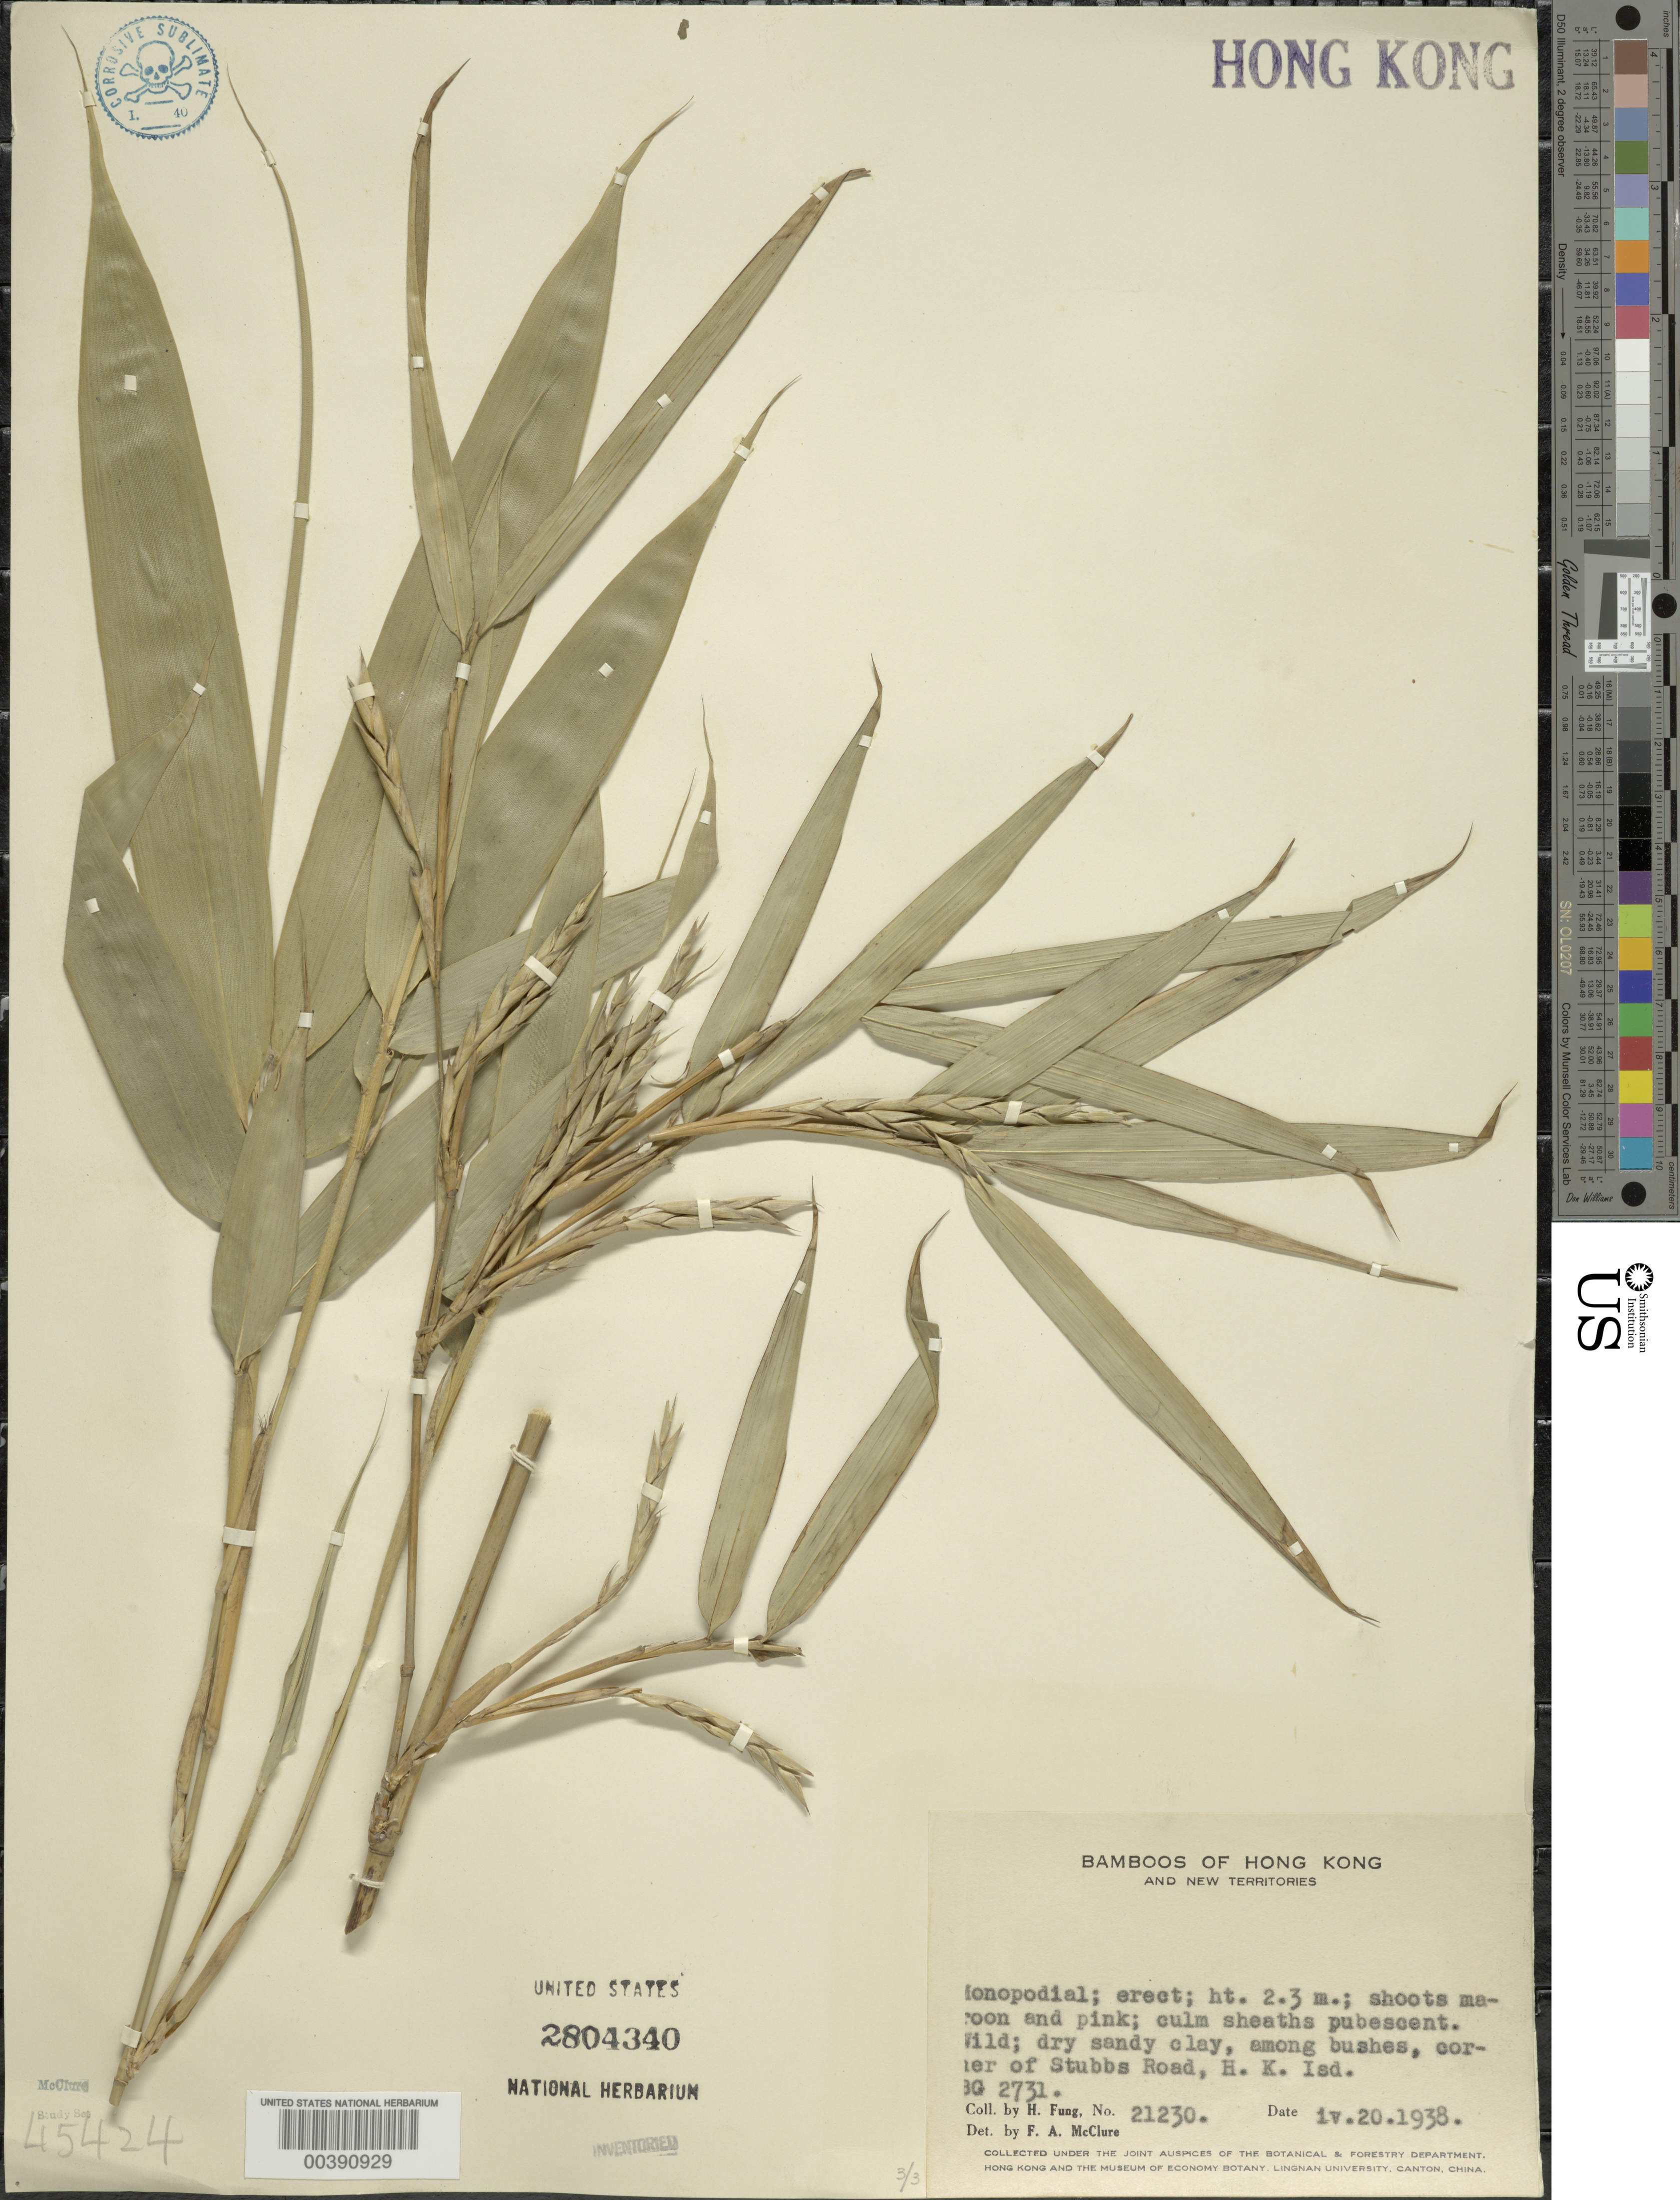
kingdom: Plantae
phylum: Tracheophyta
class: Liliopsida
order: Poales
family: Poaceae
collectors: H. L. Fung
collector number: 21230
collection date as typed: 20 Apr 1938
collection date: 1938-04-20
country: China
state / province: Hong Kong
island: Hong Kong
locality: Stubbs rd.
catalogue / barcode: US 2804340